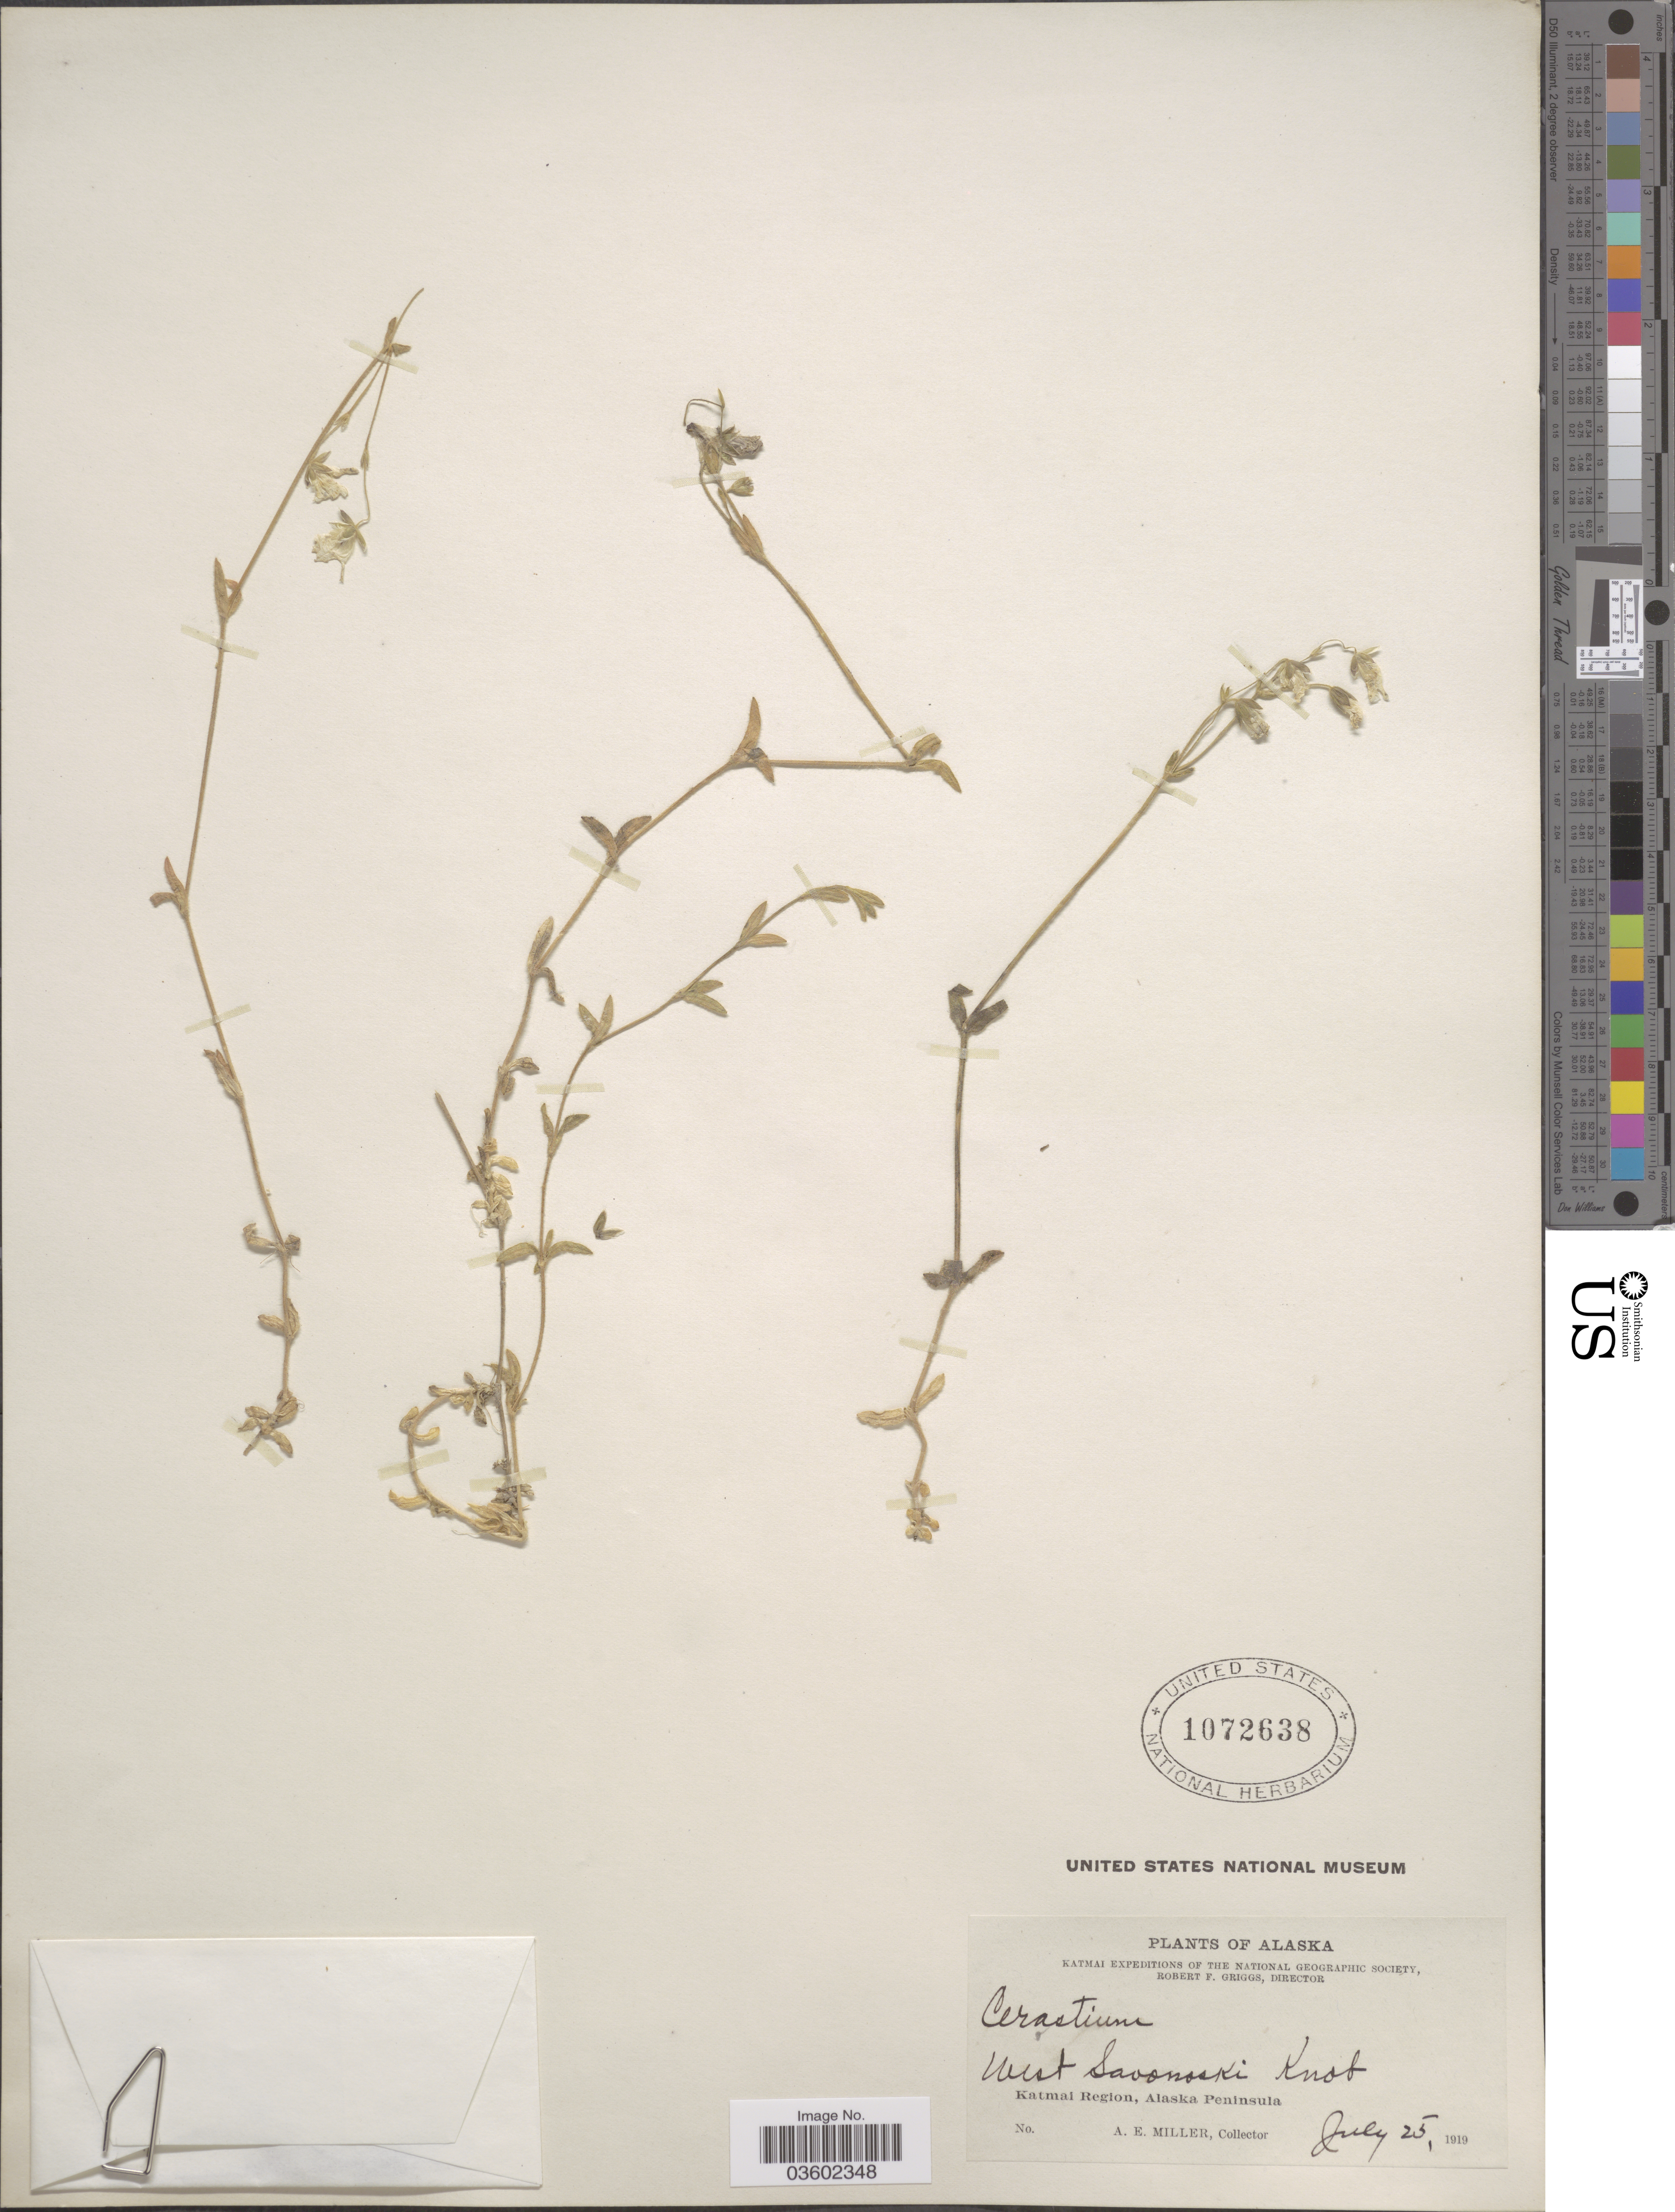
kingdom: Plantae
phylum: Tracheophyta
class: Magnoliopsida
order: Caryophyllales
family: Caryophyllaceae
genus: Cerastium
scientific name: Cerastium sp.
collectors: A. E. Miller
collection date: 1919-07-25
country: United States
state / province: Alaska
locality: West Savonoski Knob. Katmai Region, Alaska Peninsula.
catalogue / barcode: US 1072638